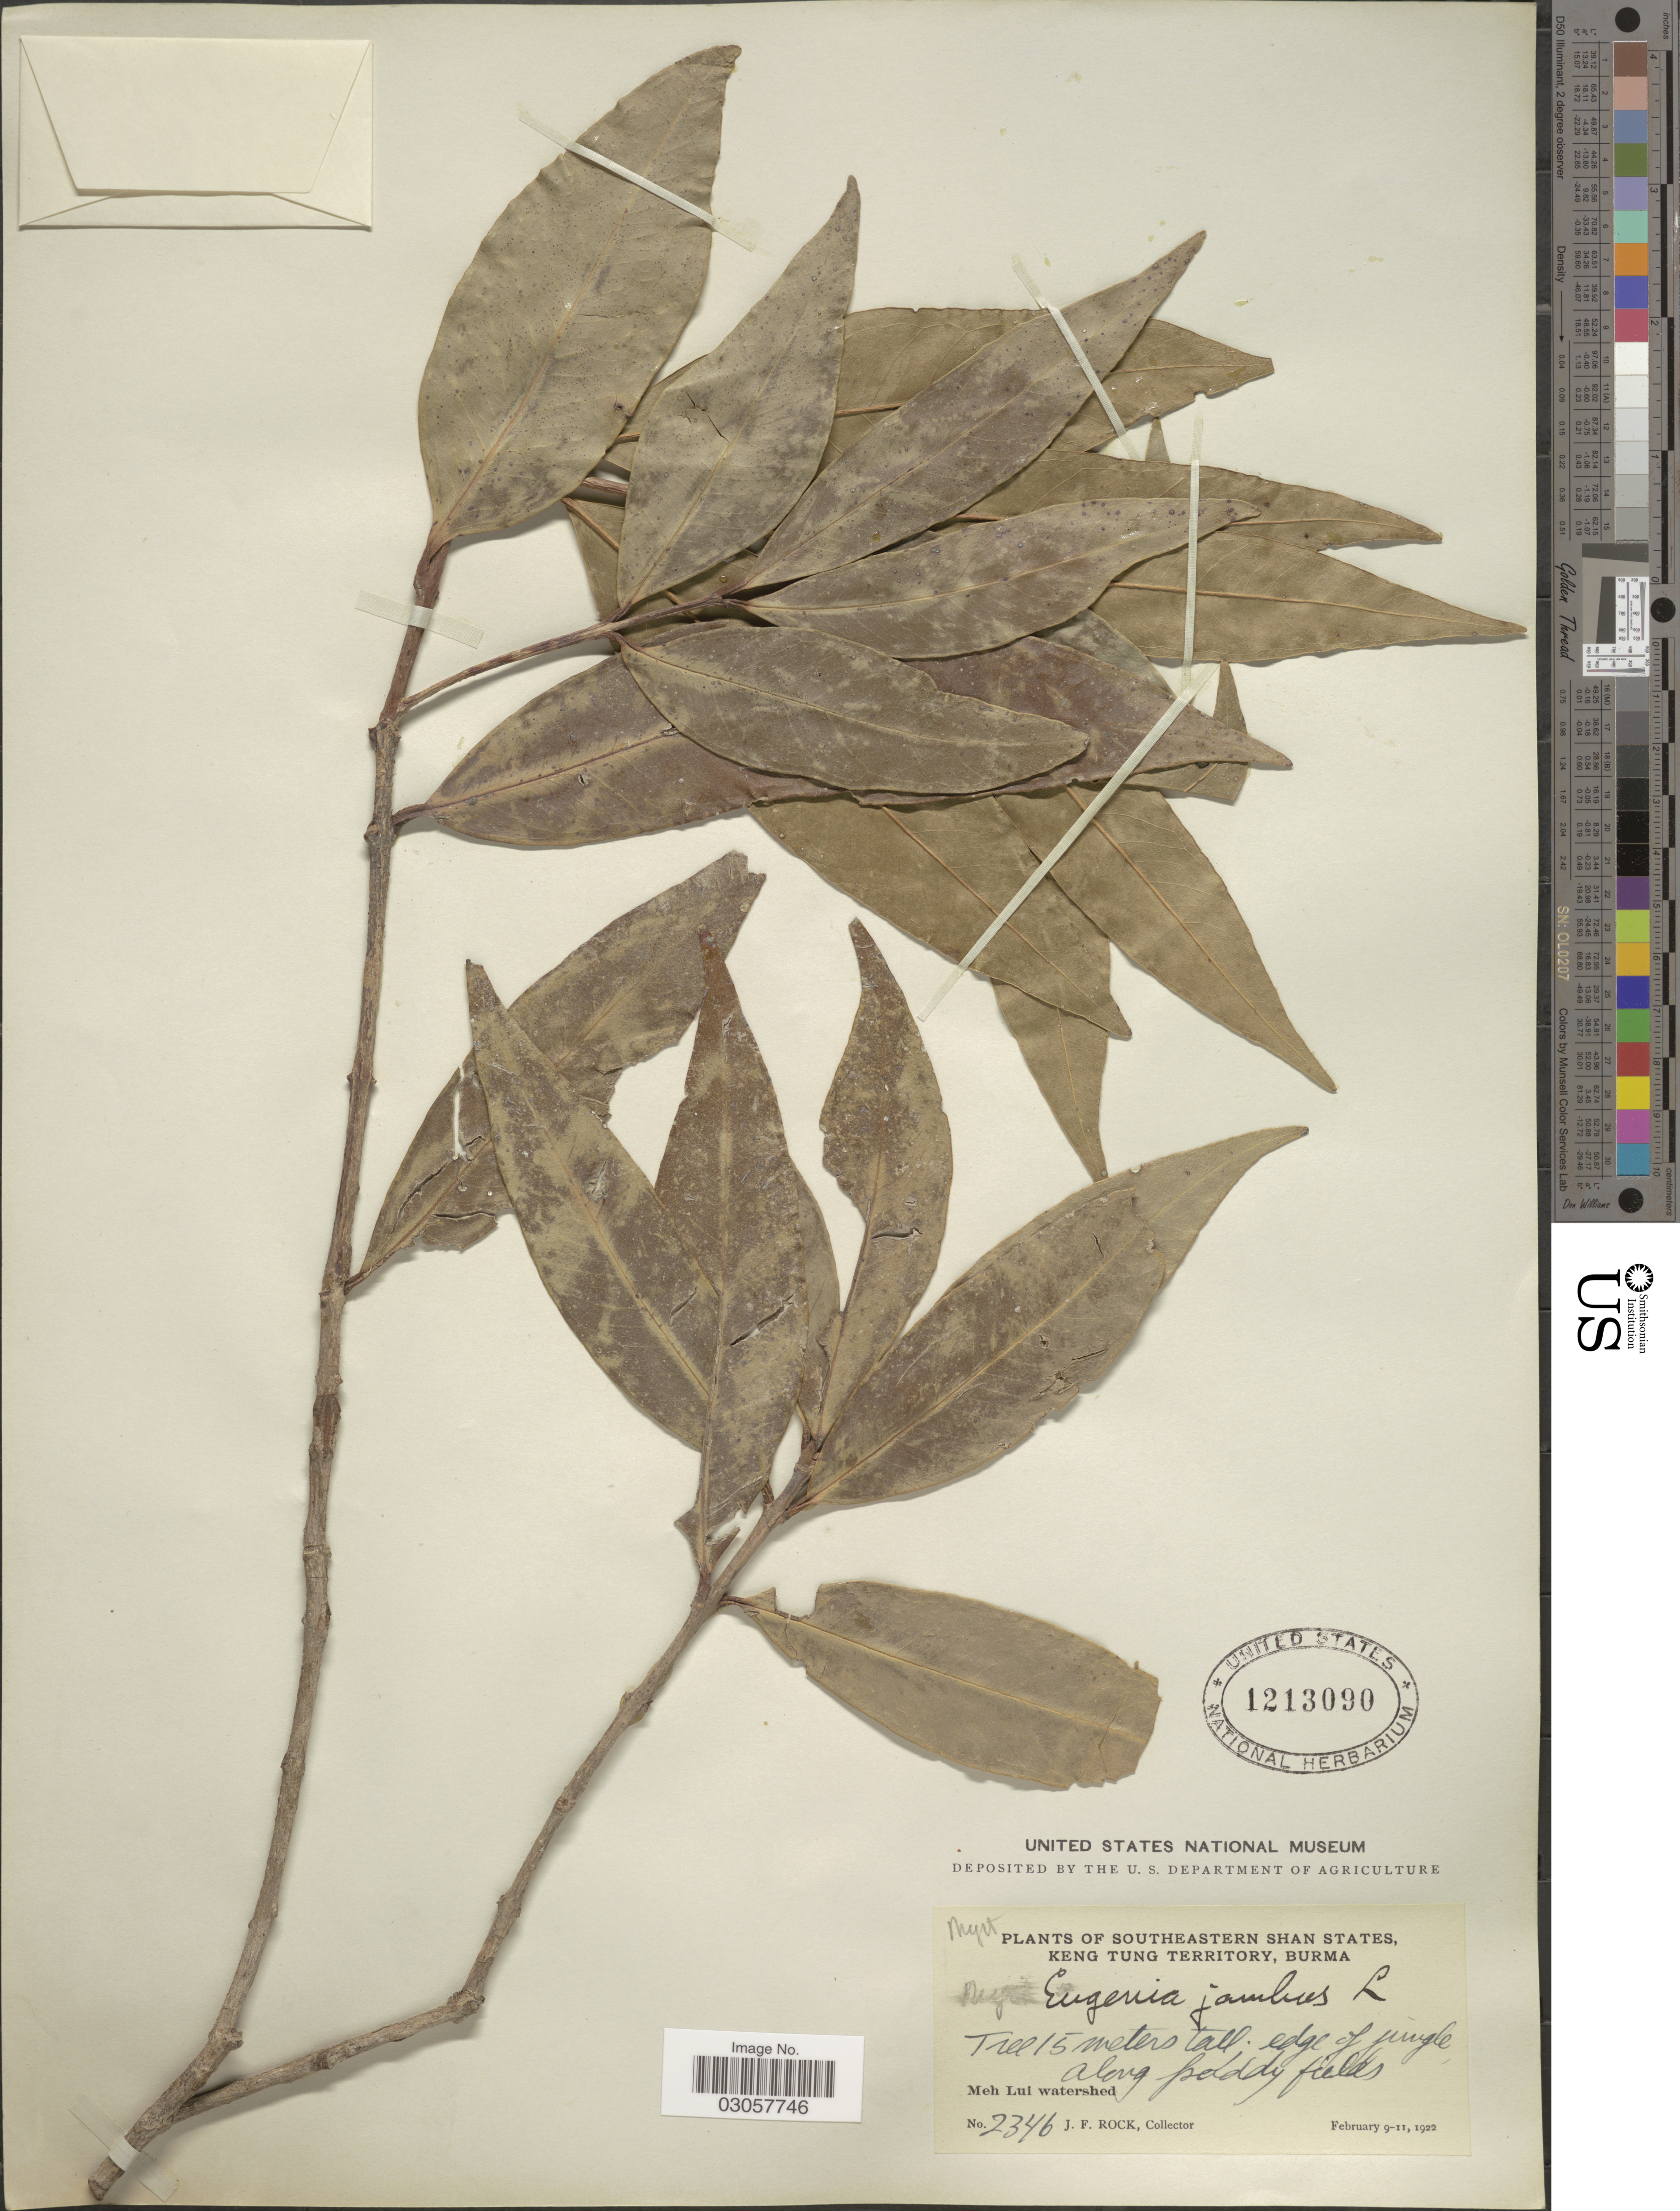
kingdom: Plantae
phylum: Tracheophyta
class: Magnoliopsida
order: Myrtales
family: Myrtaceae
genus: Syzygium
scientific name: Syzygium jambos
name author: (L.) Alston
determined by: Strong, Mark T., (BOT), Smithsonian Institution - National Museum of Natural History (UNITED STATES)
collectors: J. Rock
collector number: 2346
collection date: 1922-02-09/1922-02-11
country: Myanmar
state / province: Shan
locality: Southeastern Shan States, Keng Tung Territory, Burma. Meh Lui watershed.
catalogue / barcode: US 1213090